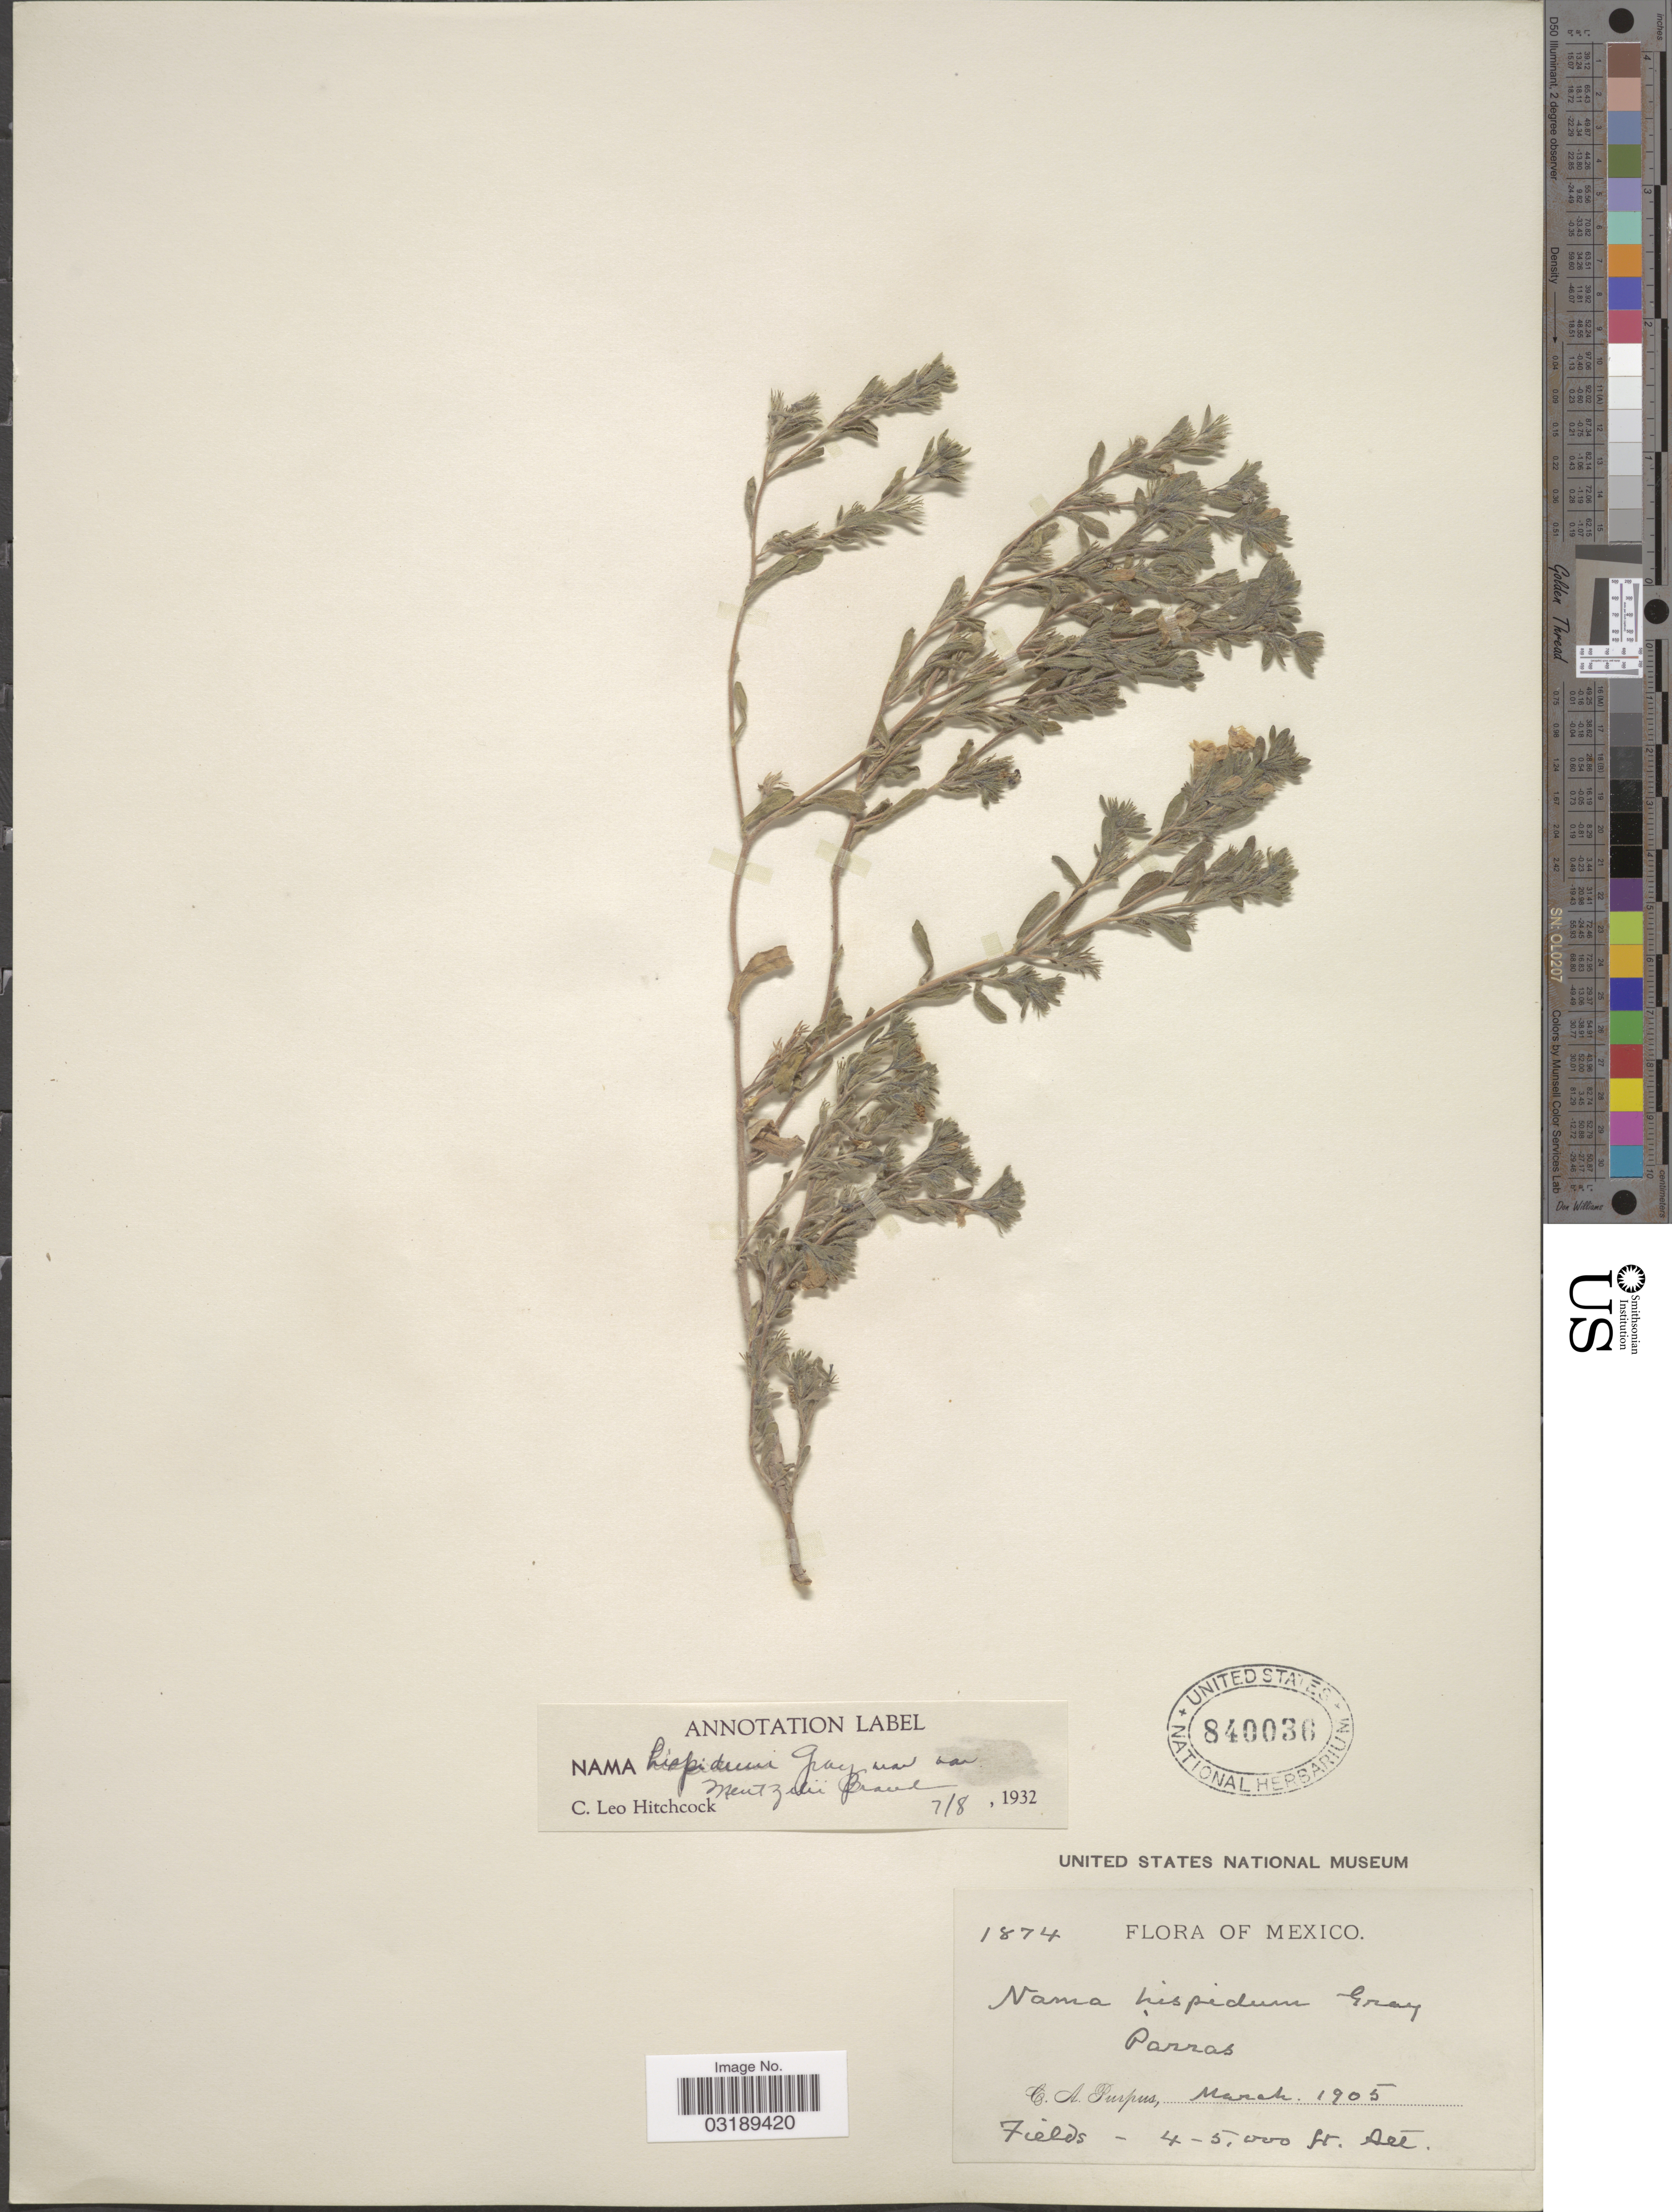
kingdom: Plantae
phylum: Tracheophyta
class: Magnoliopsida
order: Boraginales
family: Namaceae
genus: Nama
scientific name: Nama sp.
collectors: C. A. Purpus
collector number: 1874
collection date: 1905-03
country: Mexico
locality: Parras.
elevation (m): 1219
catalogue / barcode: US 840036